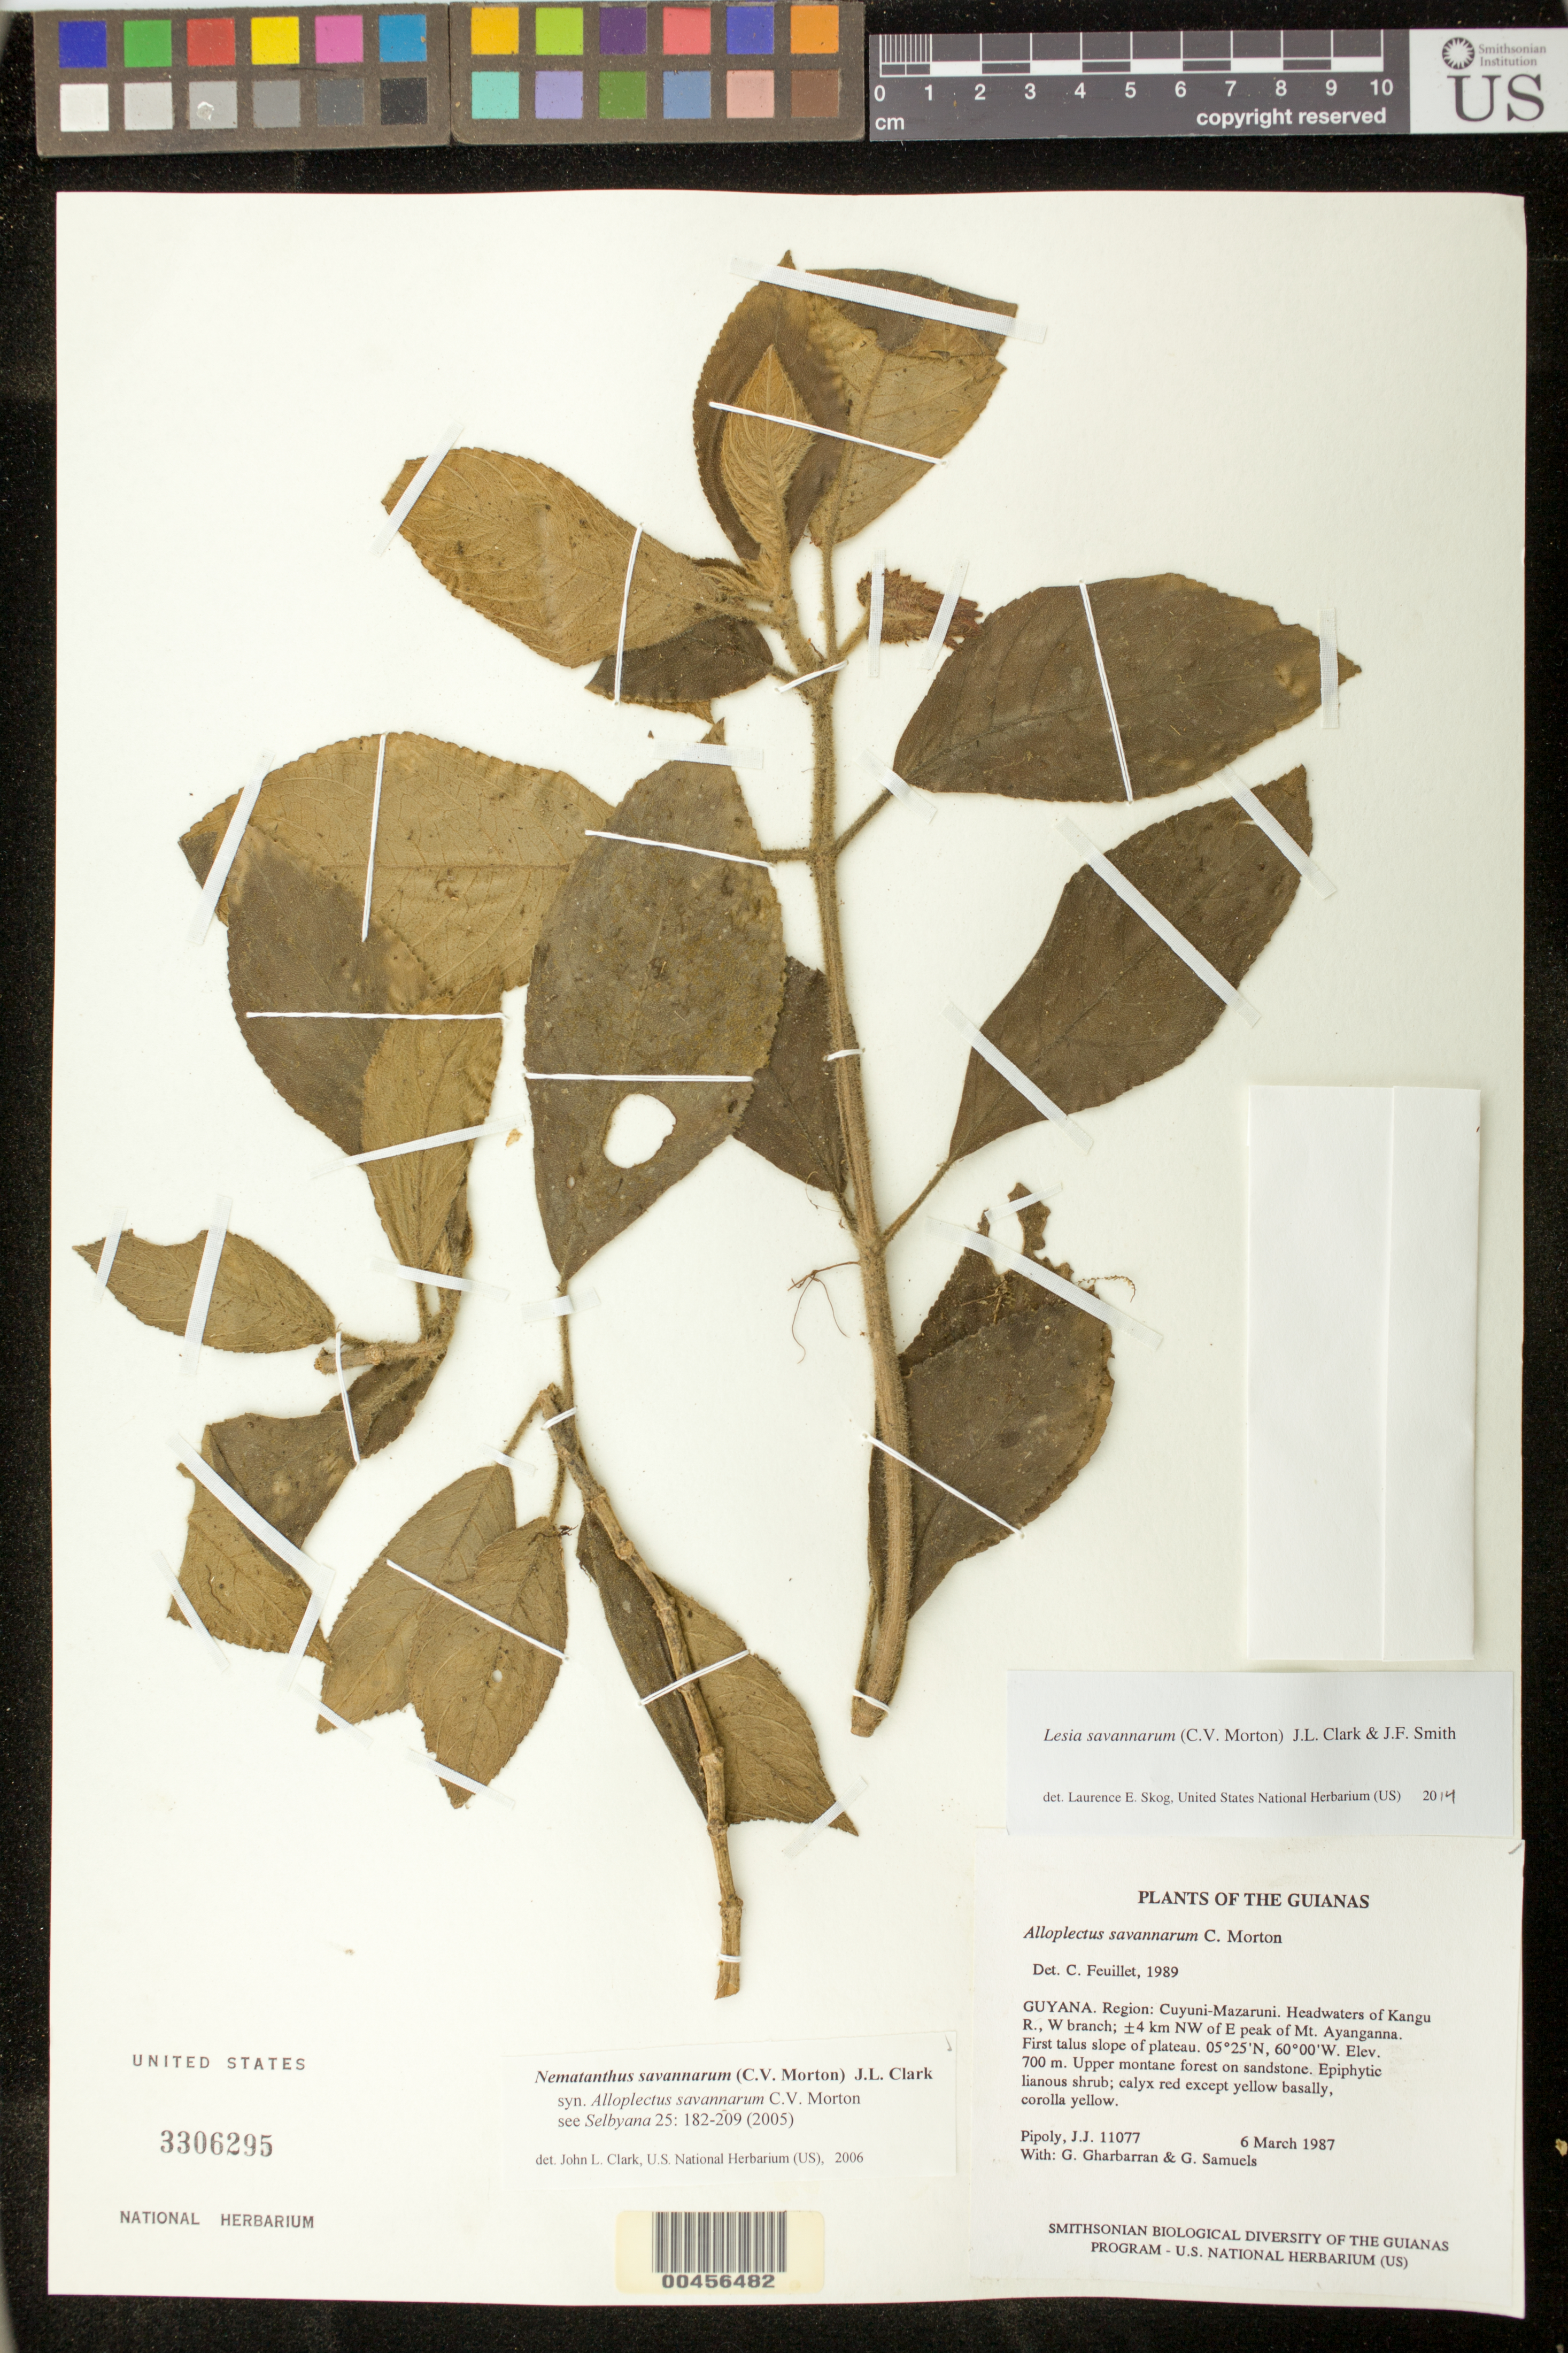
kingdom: Plantae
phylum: Tracheophyta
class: Magnoliopsida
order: Lamiales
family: Gesneriaceae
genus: Lesia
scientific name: Lesia savannarum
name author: (C.V. Morton) J.L. Clark & J.F. Sm.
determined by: Skog, Laurence E.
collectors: J. J. Pipoly, G. Gharbarran & G. Samuels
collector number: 11077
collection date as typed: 06 Mar 1987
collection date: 1987-03-06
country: Guyana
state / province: Cuyuni-Mazaruni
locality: Headwaters of Kangu R., W branch; ±4 km NW of E peak of Mt. Ayanganna, first talus slope of plateau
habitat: Upper montane forest on sandstone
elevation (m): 700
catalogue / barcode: US 3306295